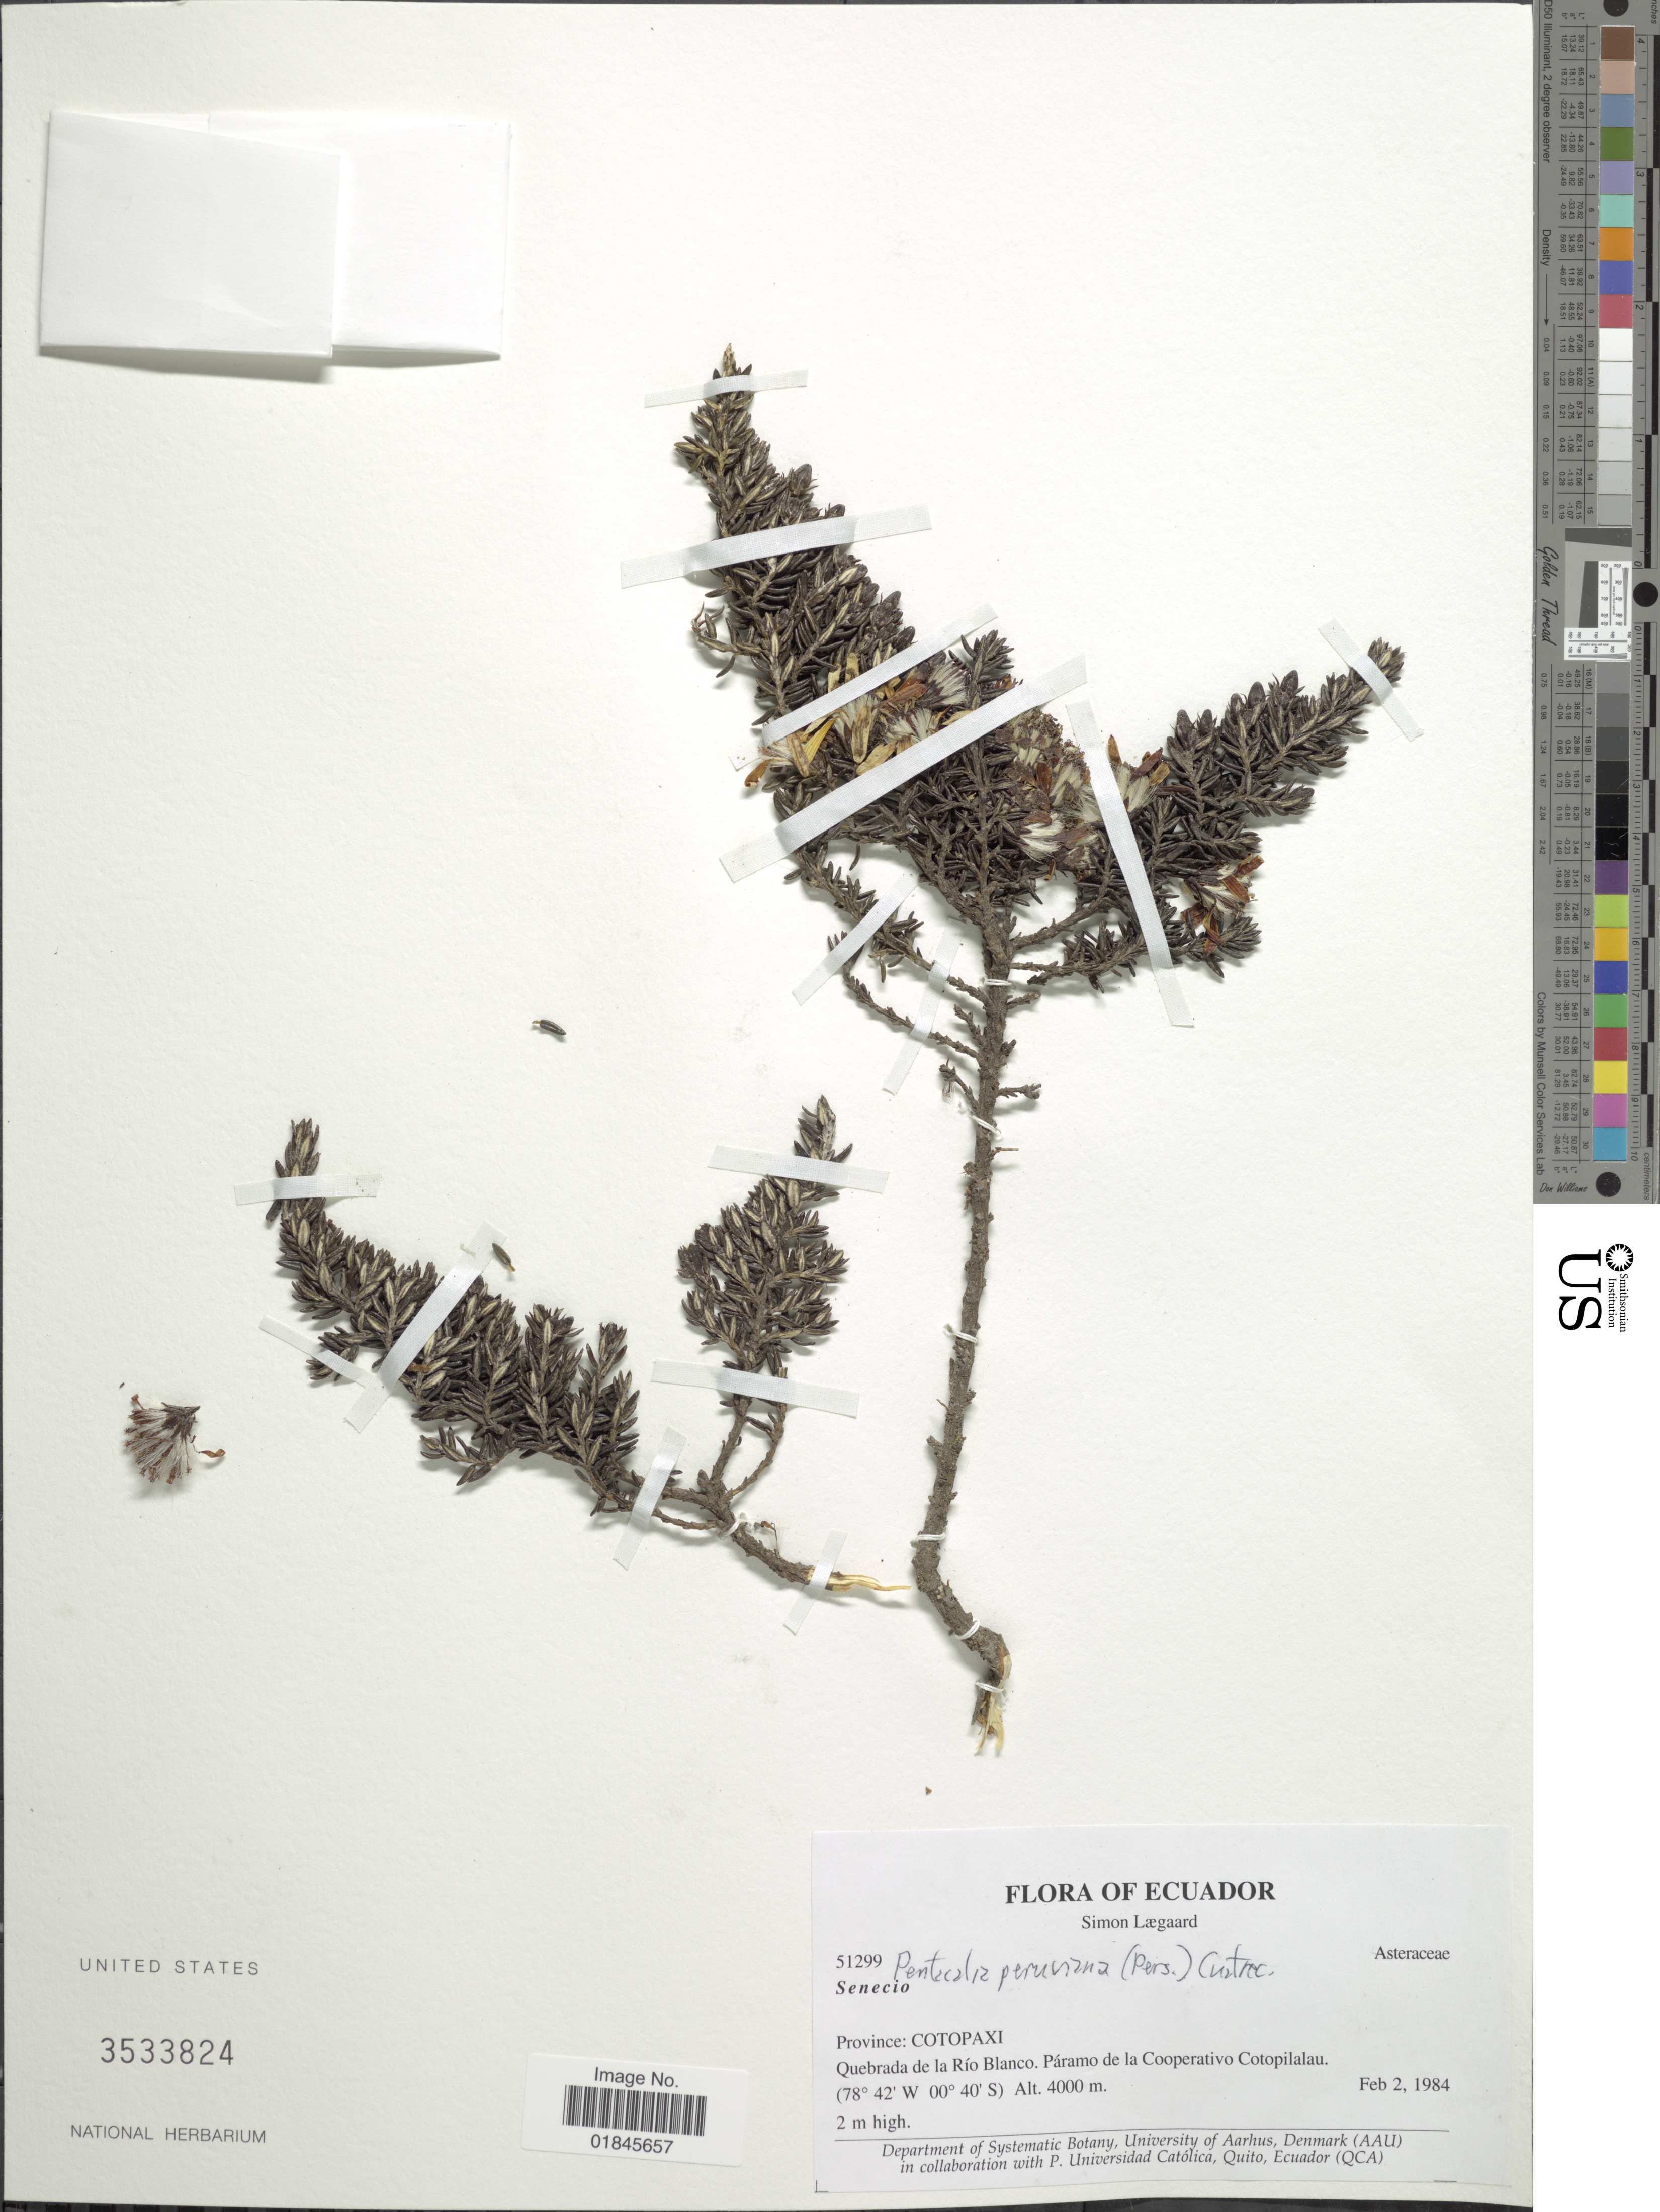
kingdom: Plantae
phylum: Tracheophyta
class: Magnoliopsida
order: Asterales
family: Asteraceae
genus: Pentacalia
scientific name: Pentacalia peruviana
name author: (Pers.) Cuatrec.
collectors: S. Lægaard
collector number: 51299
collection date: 1984-02-02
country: Ecuador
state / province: Cotopaxi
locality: Province: Cotopaxi. Quebrada de la Río Blanco. Páramo de la Cooperativo Cotopilalau.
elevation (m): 4000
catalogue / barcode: US 3533824